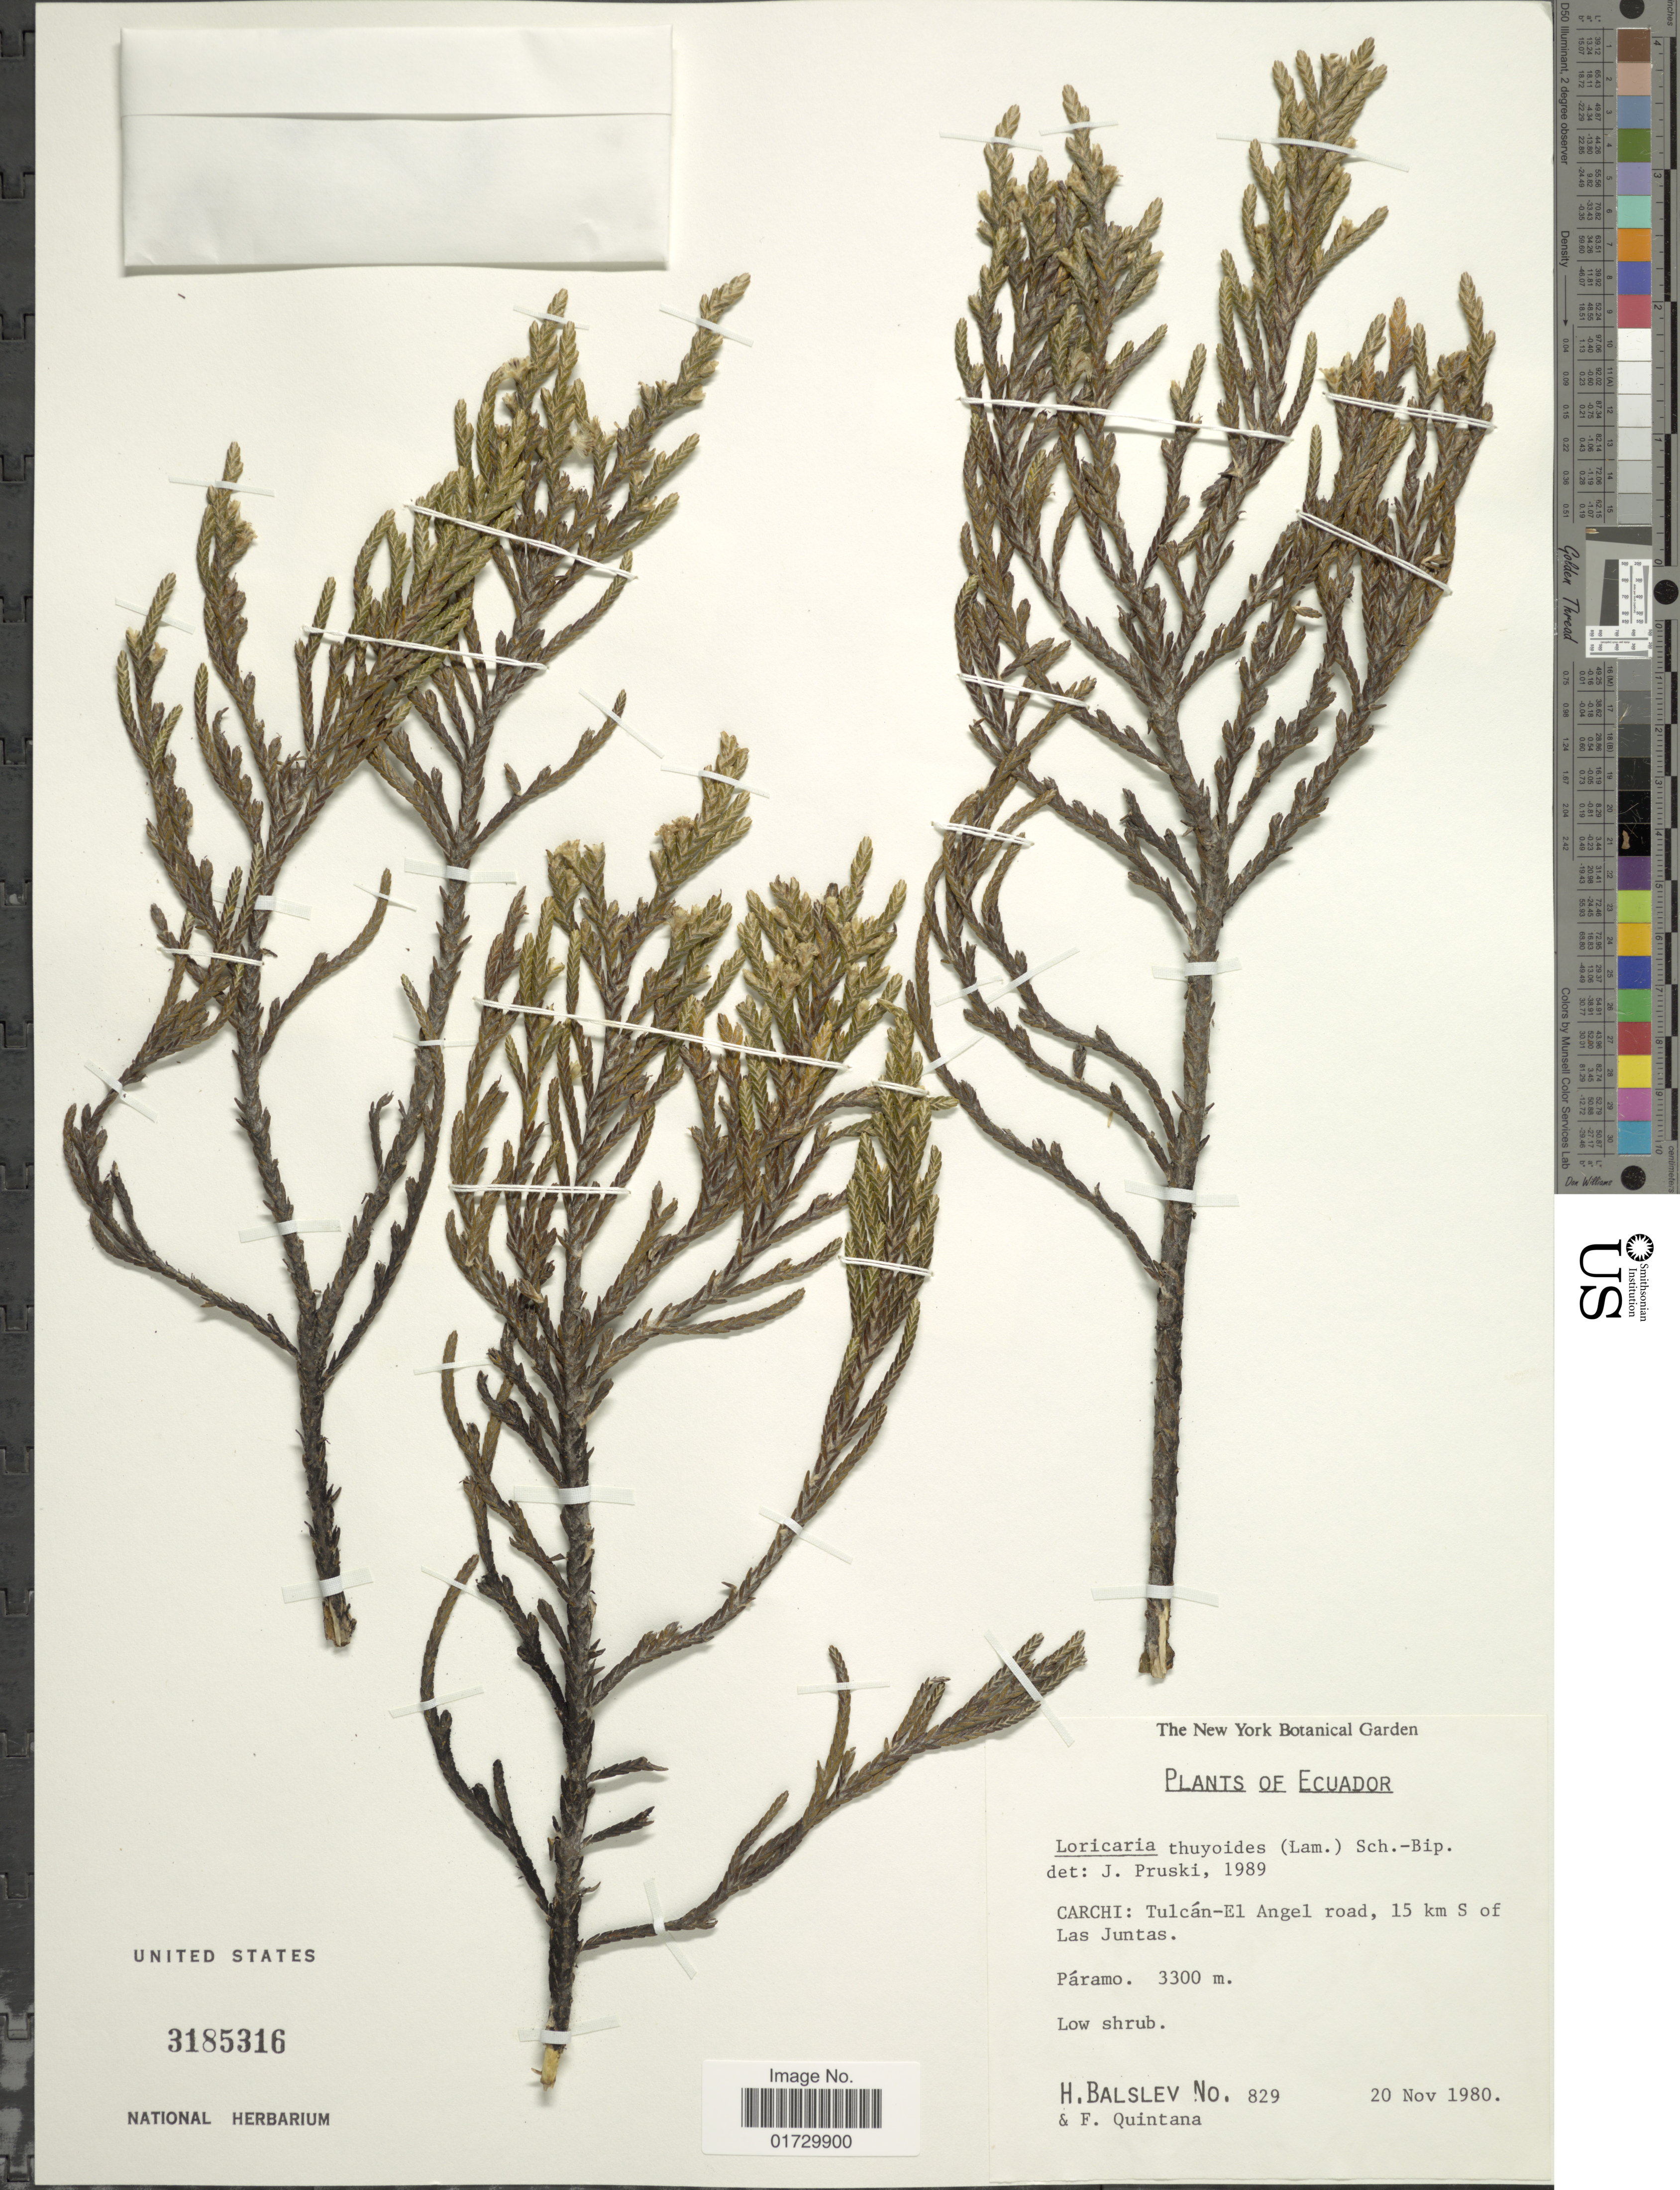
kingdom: Plantae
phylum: Tracheophyta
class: Magnoliopsida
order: Asterales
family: Asteraceae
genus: Loricaria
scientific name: Loricaria thuyoides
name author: (Lam.) Sch. Bip.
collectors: H. Balslev & F. Quintana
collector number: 829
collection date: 1980-11-20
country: Ecuador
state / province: Carchi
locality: Tulcan-El Angel road, 15 km S of Las Juntas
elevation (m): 3300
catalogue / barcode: US 3185316